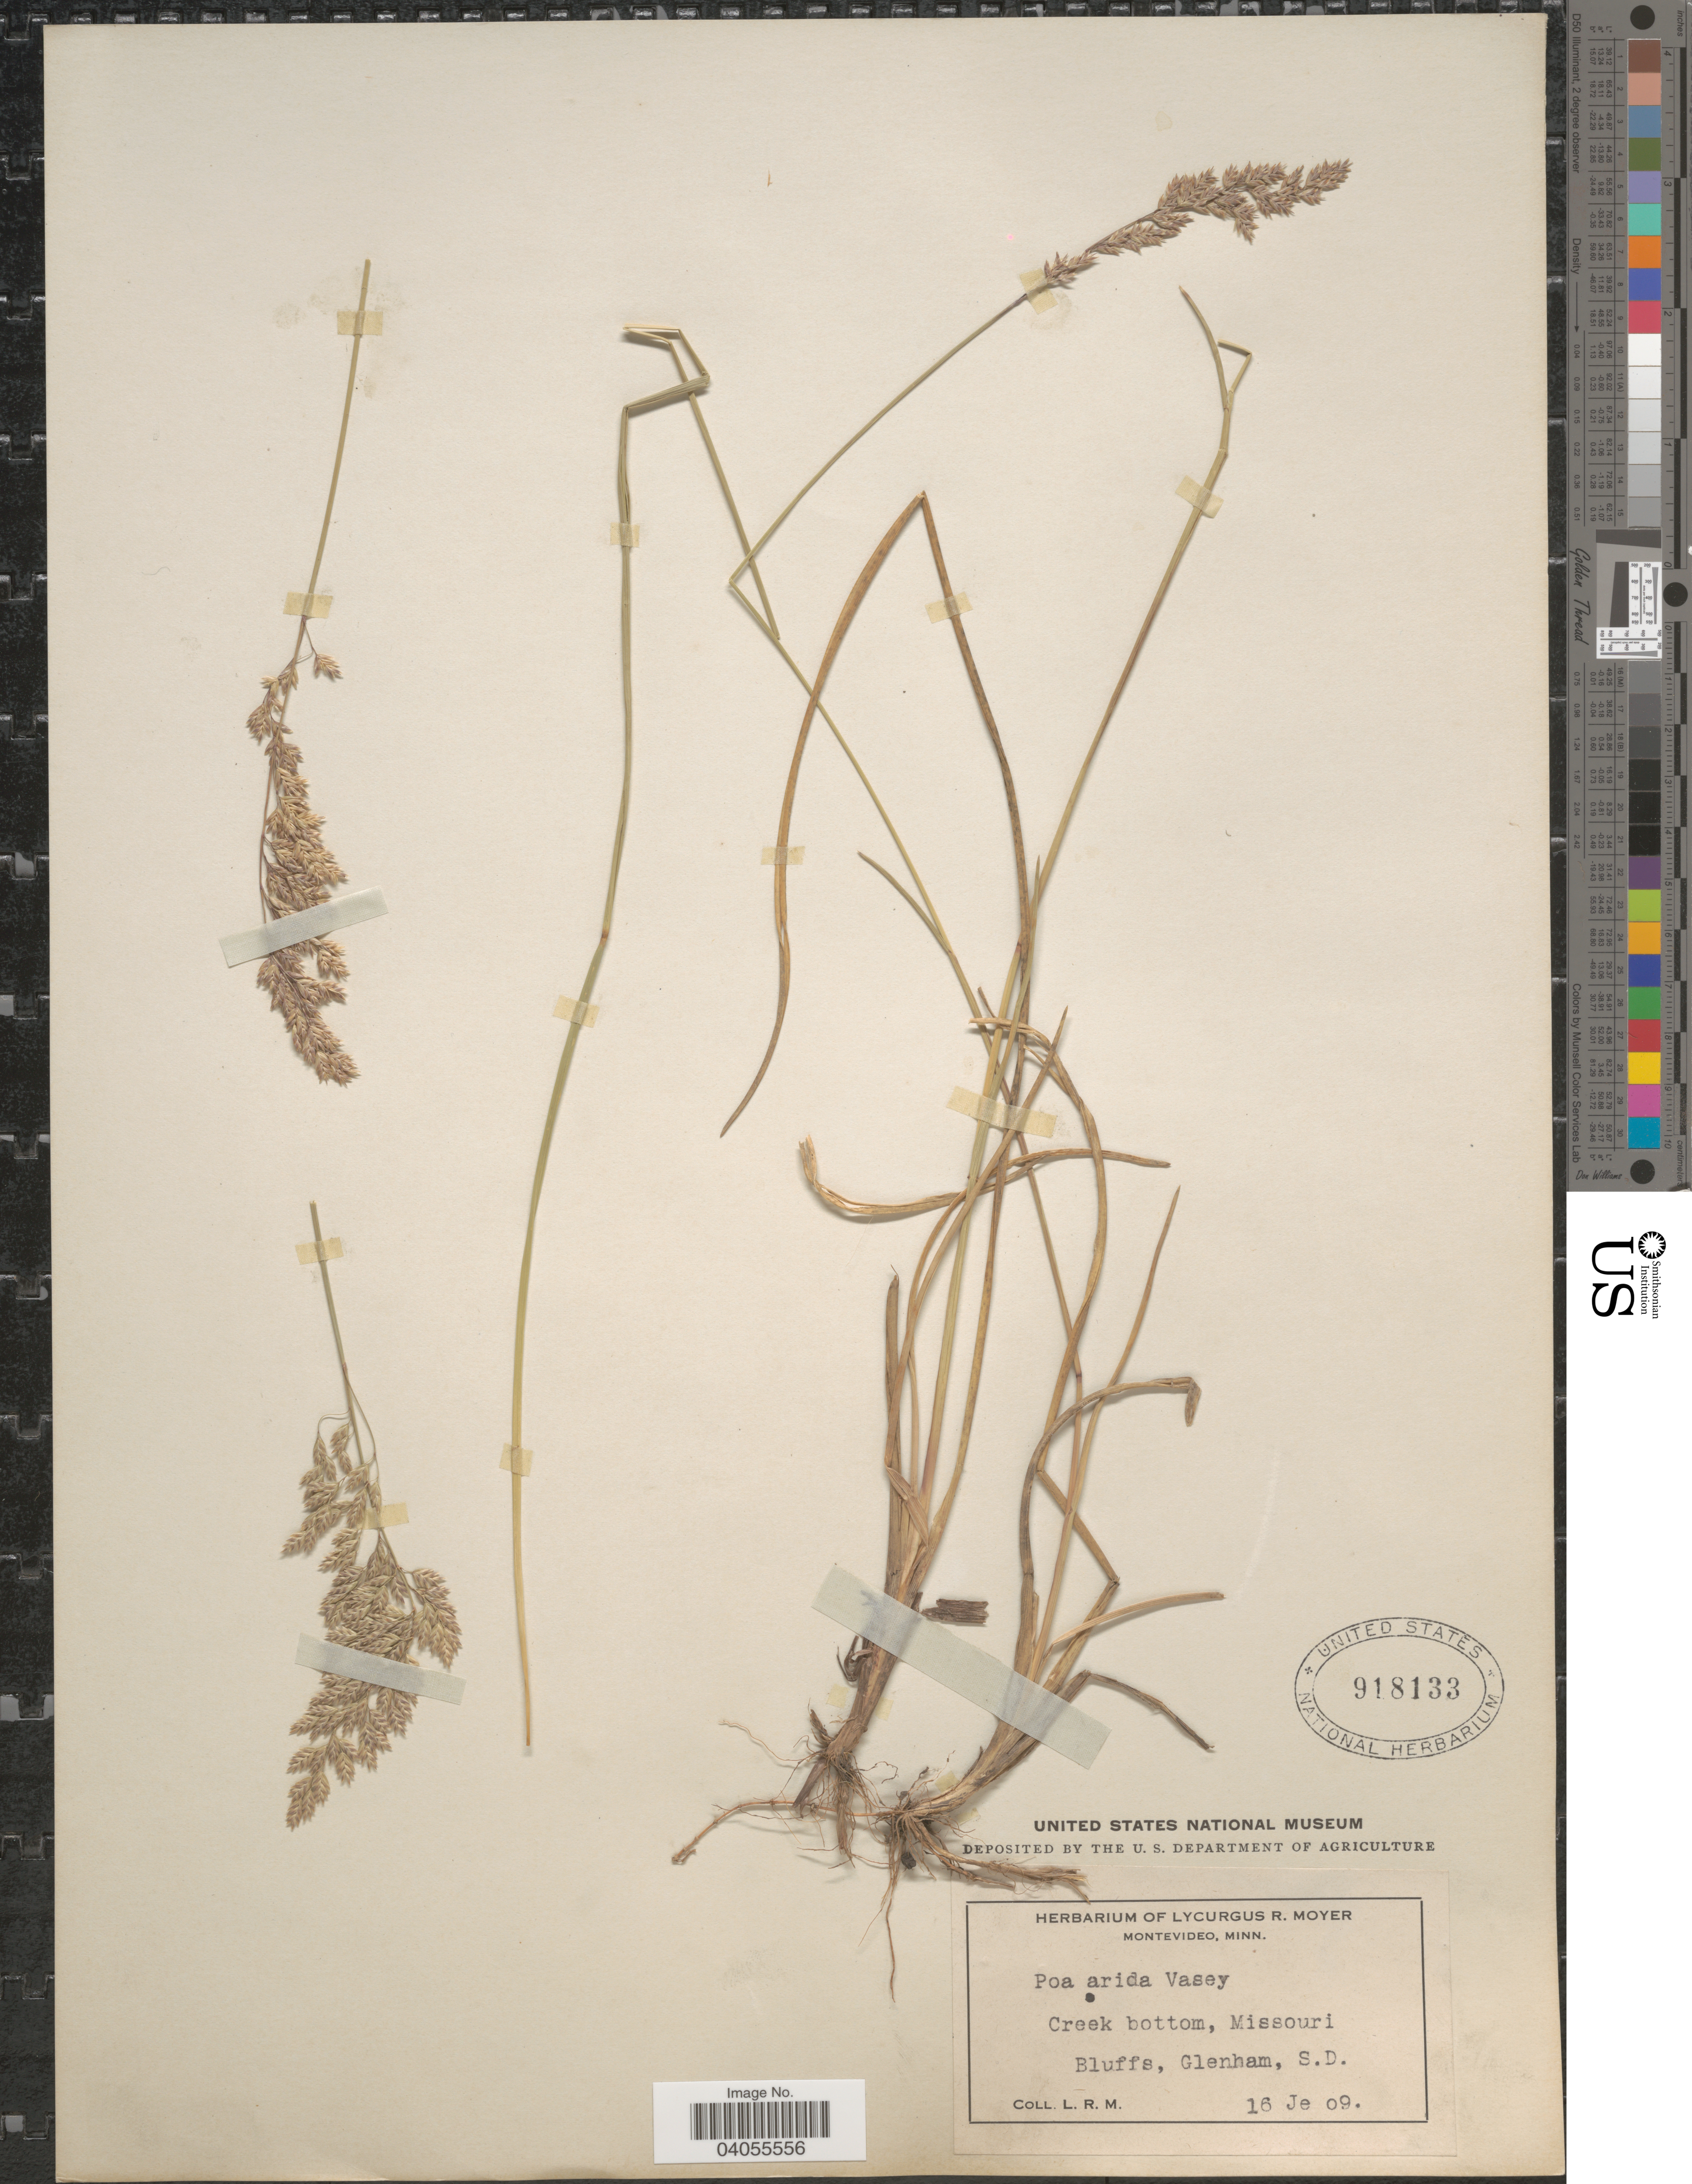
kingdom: Plantae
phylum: Tracheophyta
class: Liliopsida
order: Poales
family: Poaceae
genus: Poa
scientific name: Poa arida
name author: Vasey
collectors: L. Moyer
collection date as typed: Transcribed d/m/y: 16/1/9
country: United States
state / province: South Dakota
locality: Creek bottom, Missouri Bluffs, Glenham.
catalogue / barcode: US 918133